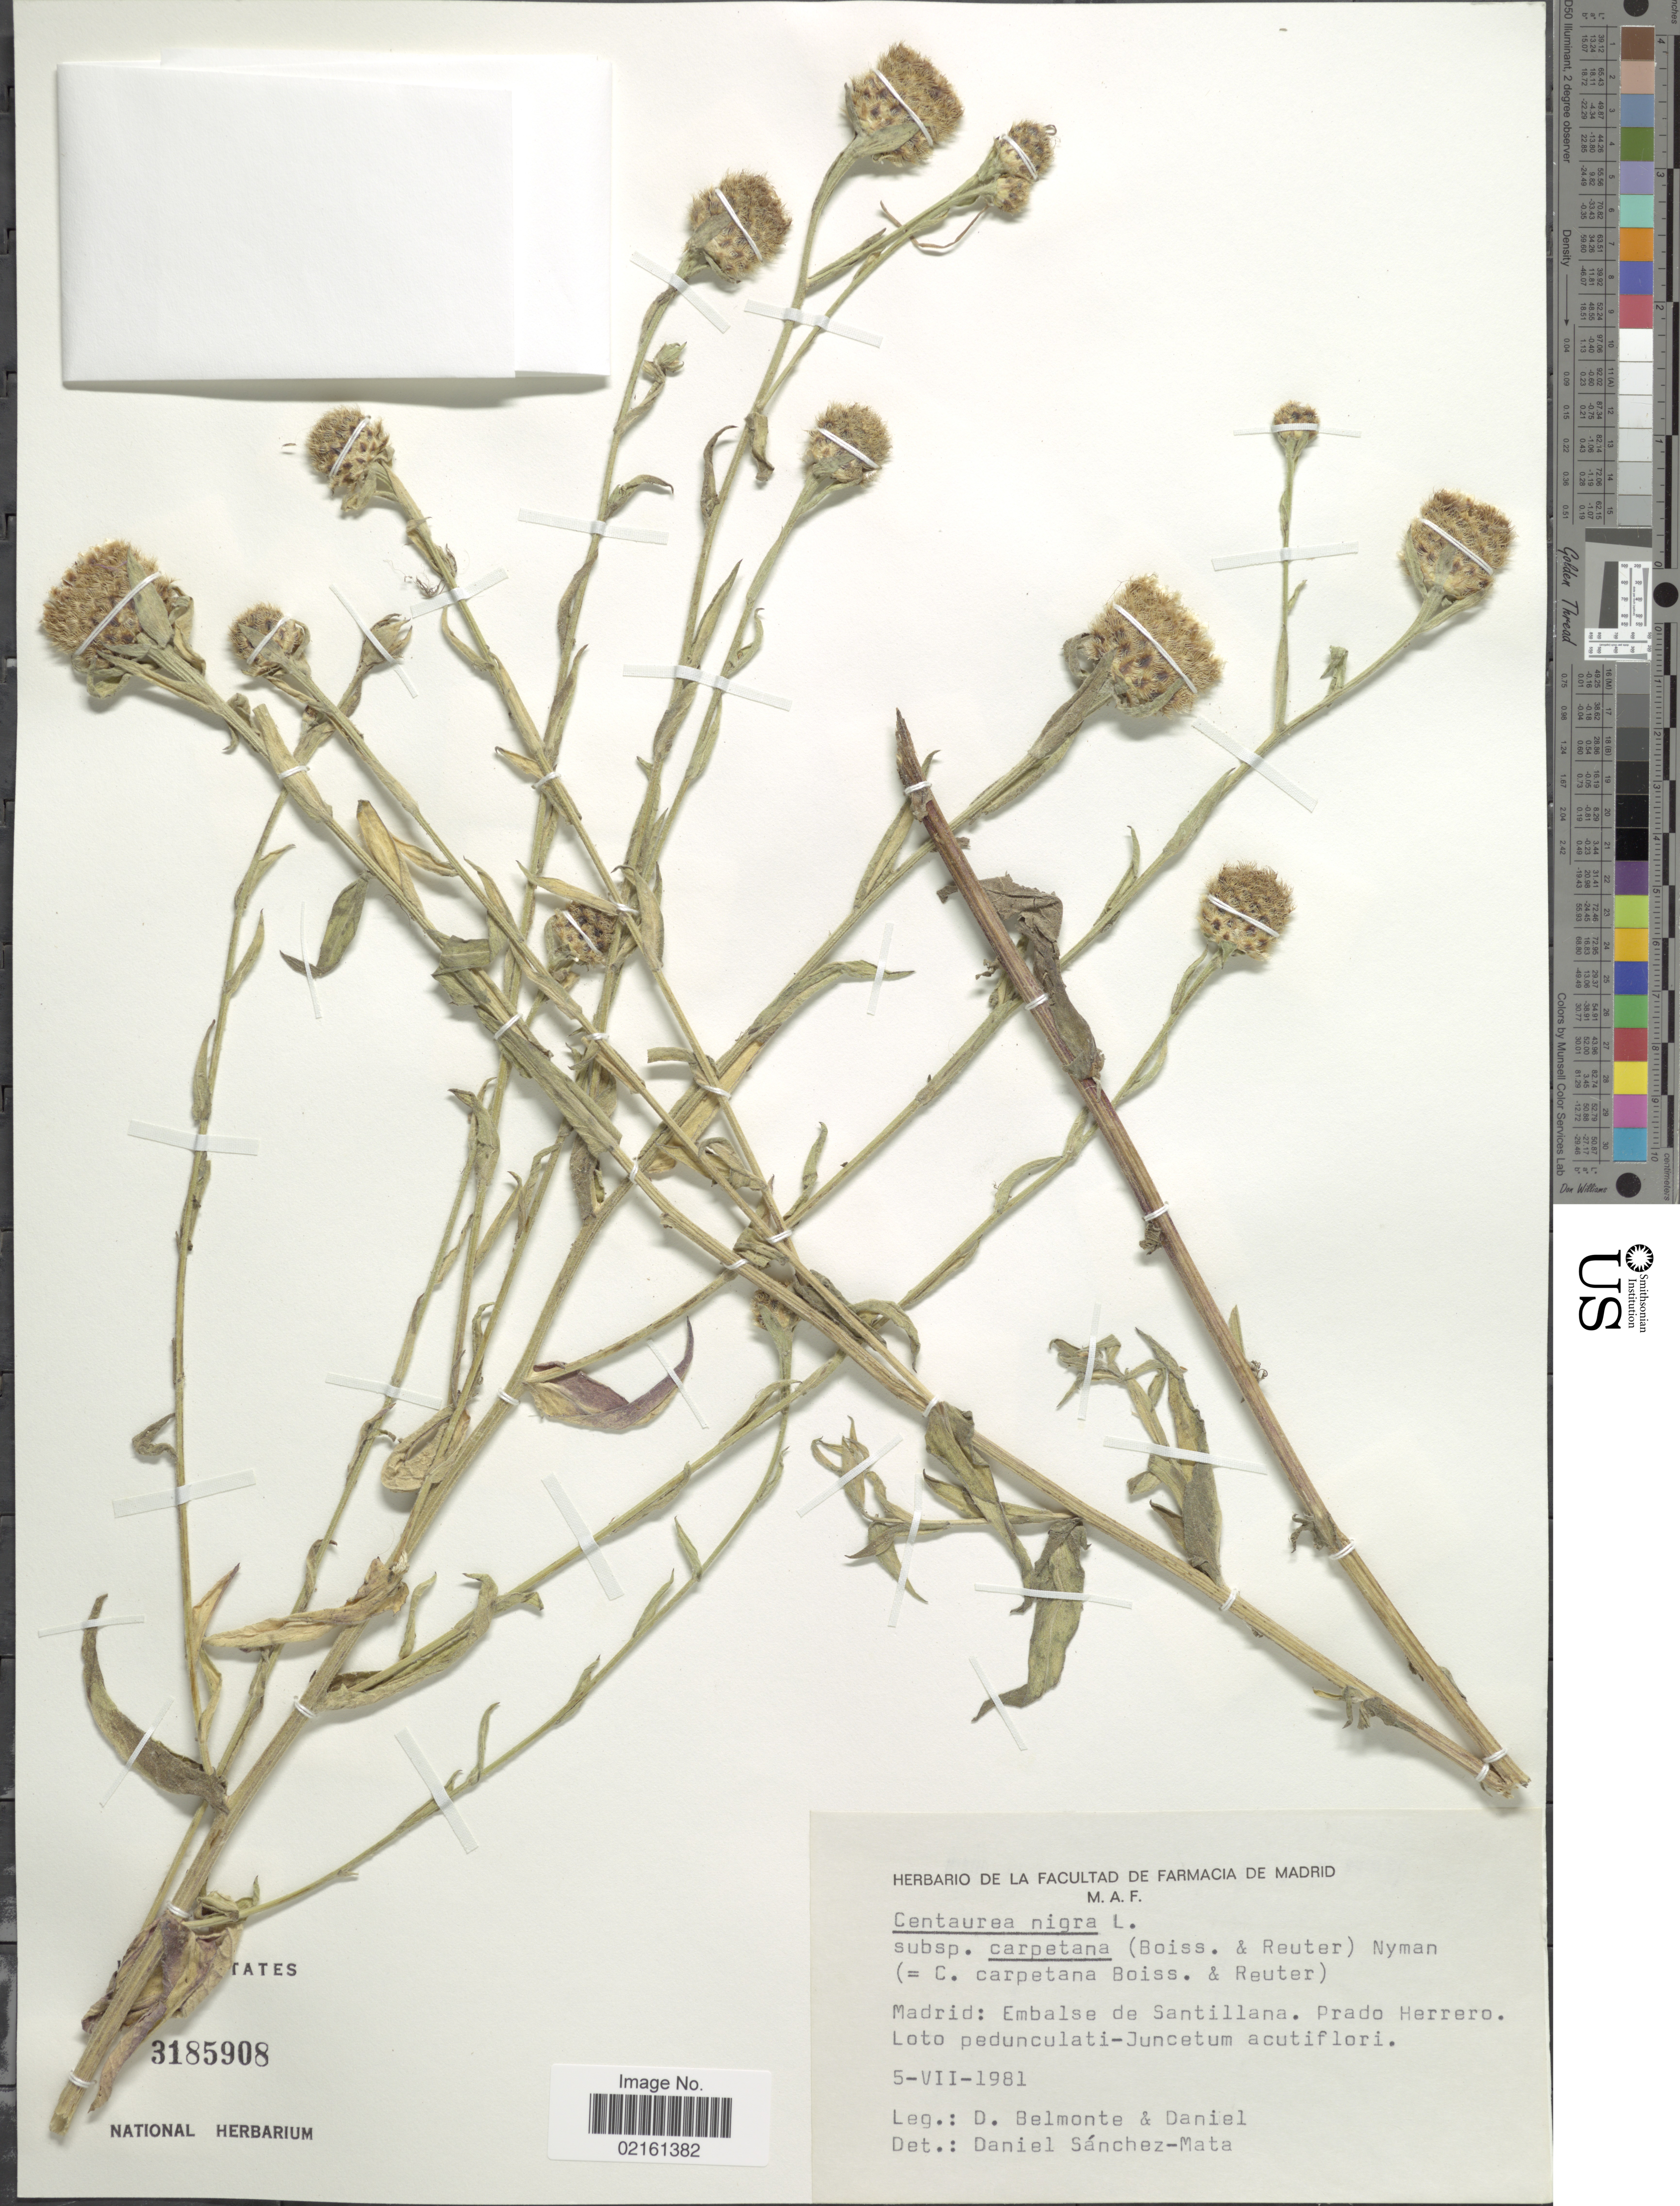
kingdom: Plantae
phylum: Tracheophyta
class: Magnoliopsida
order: Asterales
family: Asteraceae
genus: Centaurea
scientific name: Centaurea nigra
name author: L.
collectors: D. Belmonte & -. Daniel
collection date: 1981-07-05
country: Spain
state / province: Madrid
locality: Embalse de Santillana, Prado Herrero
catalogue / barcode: US 3185908